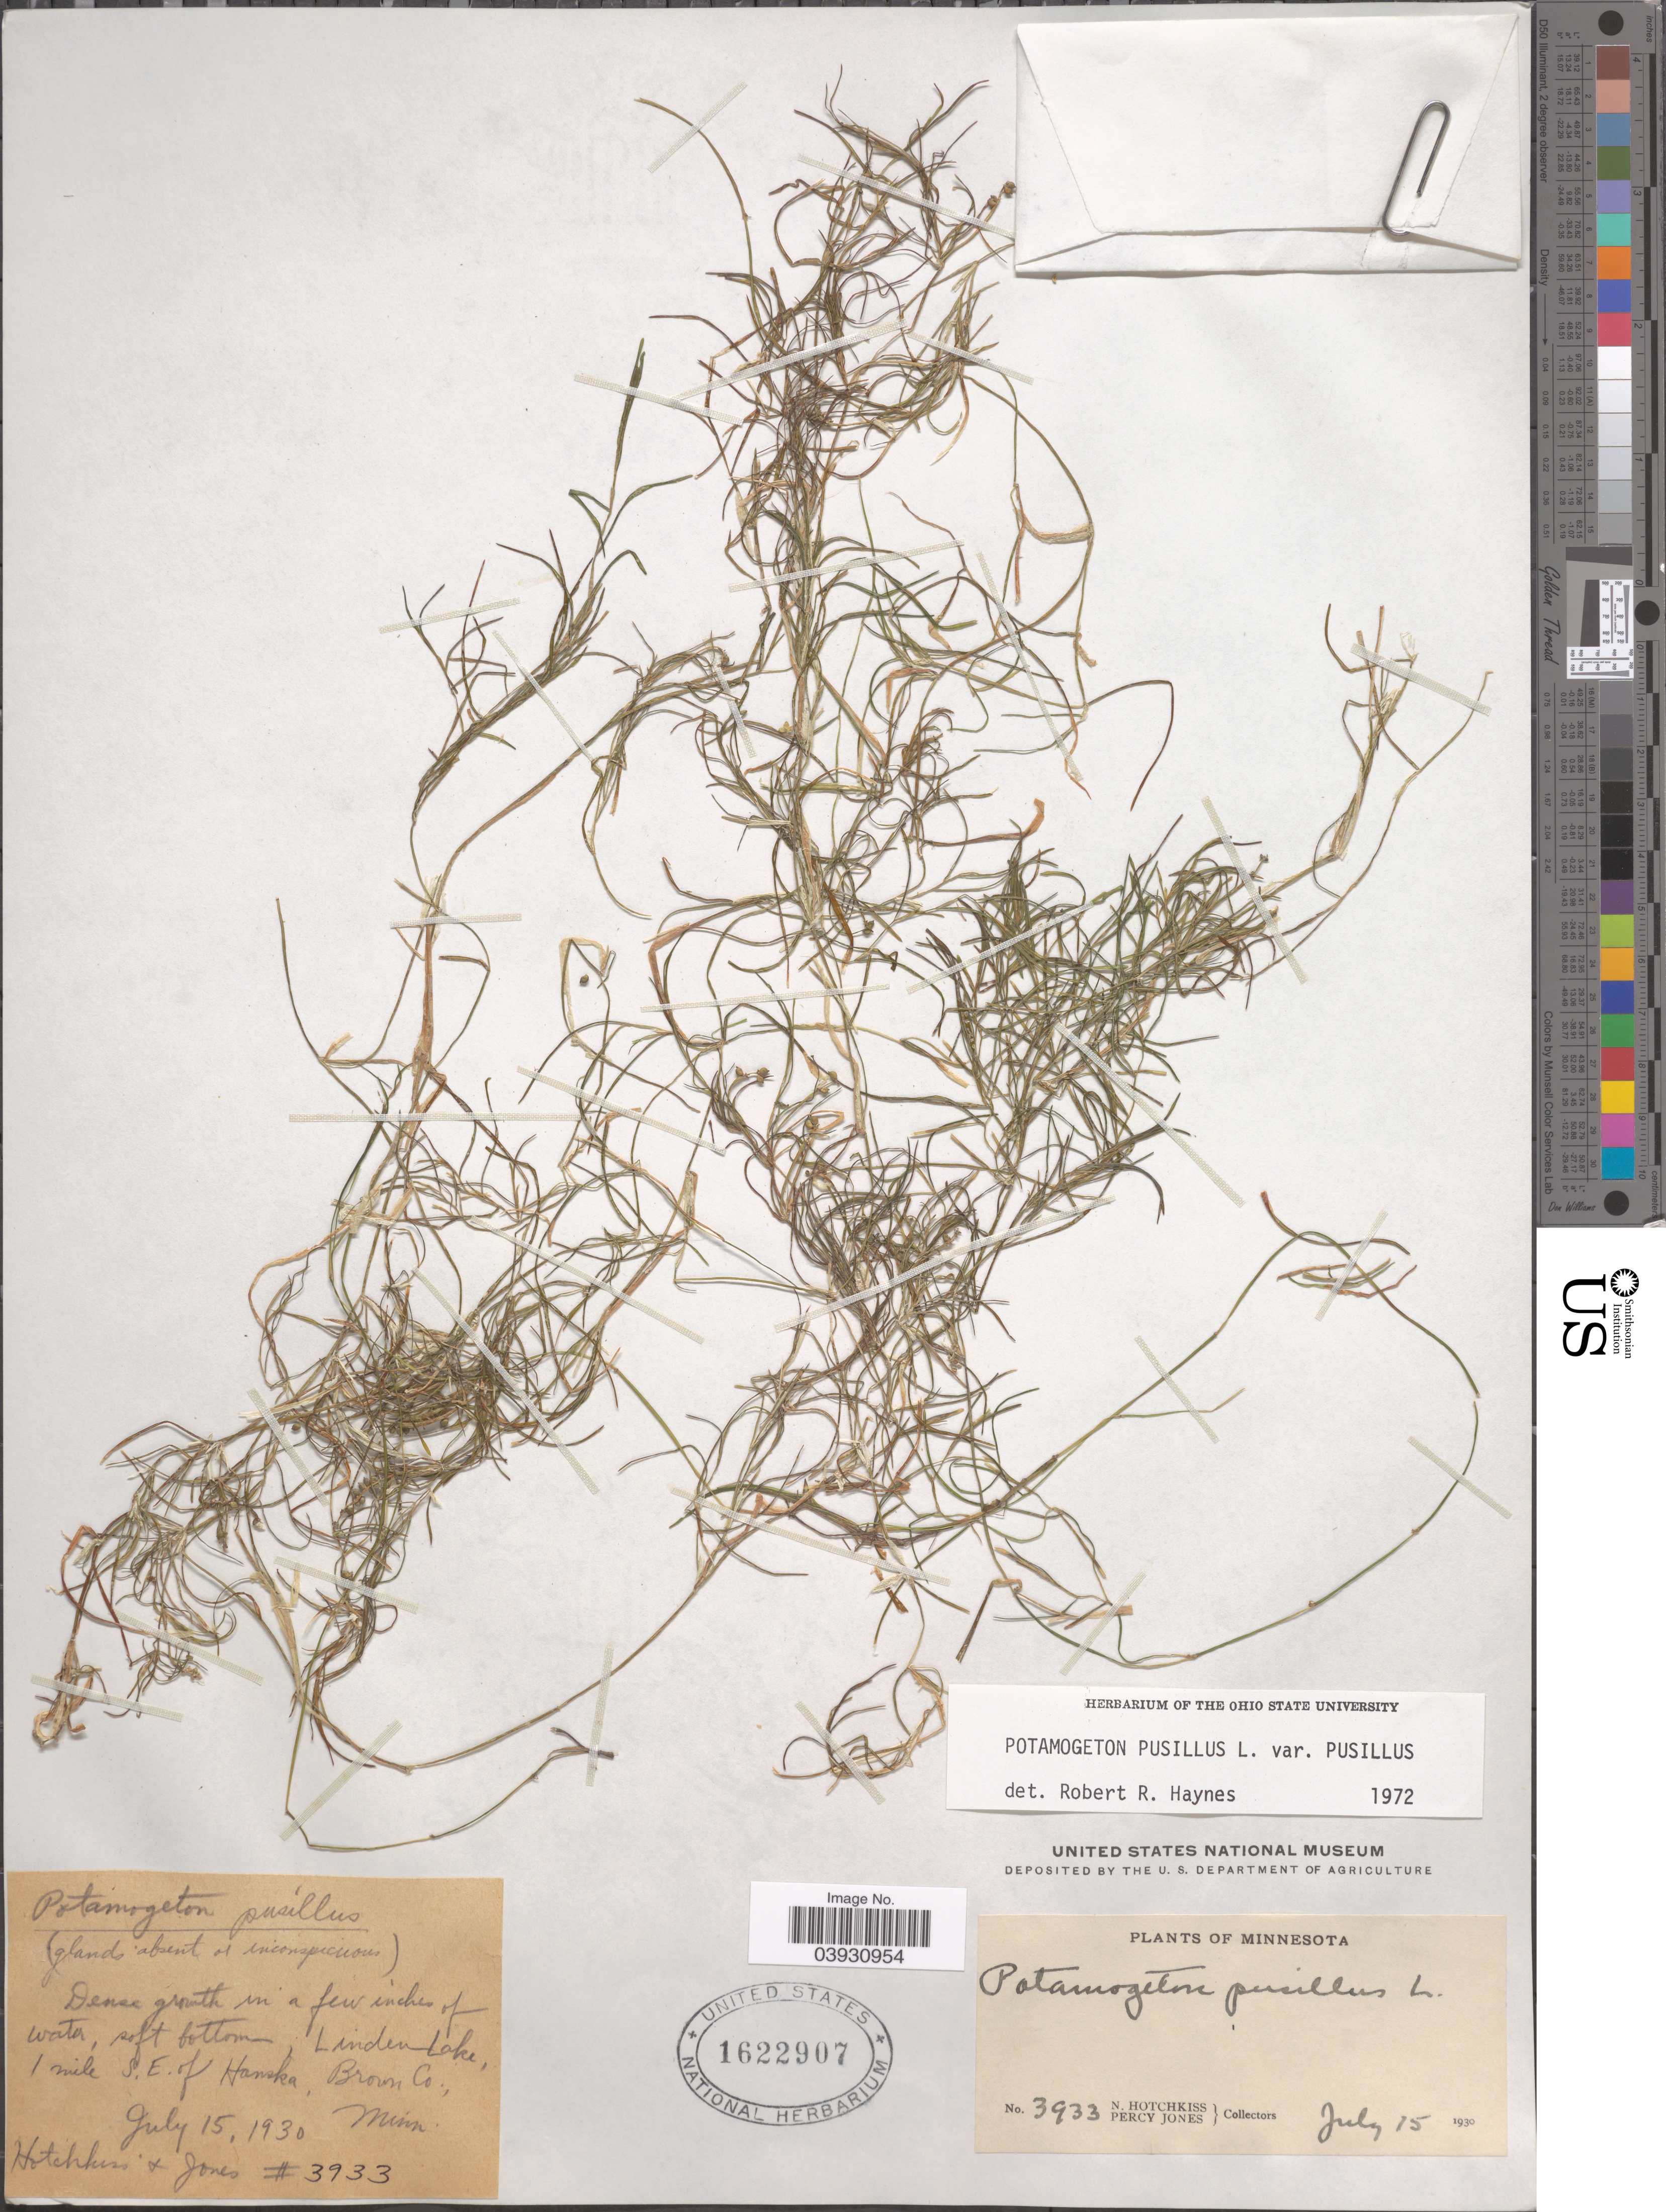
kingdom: Plantae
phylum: Tracheophyta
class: Liliopsida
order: Alismatales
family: Potamogetonaceae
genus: Potamogeton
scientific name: Potamogeton pusillus var. pusillus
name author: L.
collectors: N. Hotchkiss & P. Jones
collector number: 3933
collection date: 1930-07-15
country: United States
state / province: Minnesota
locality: Linden Lake, 1 mile S. E. of Hanska, Brown Co.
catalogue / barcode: US 1622907